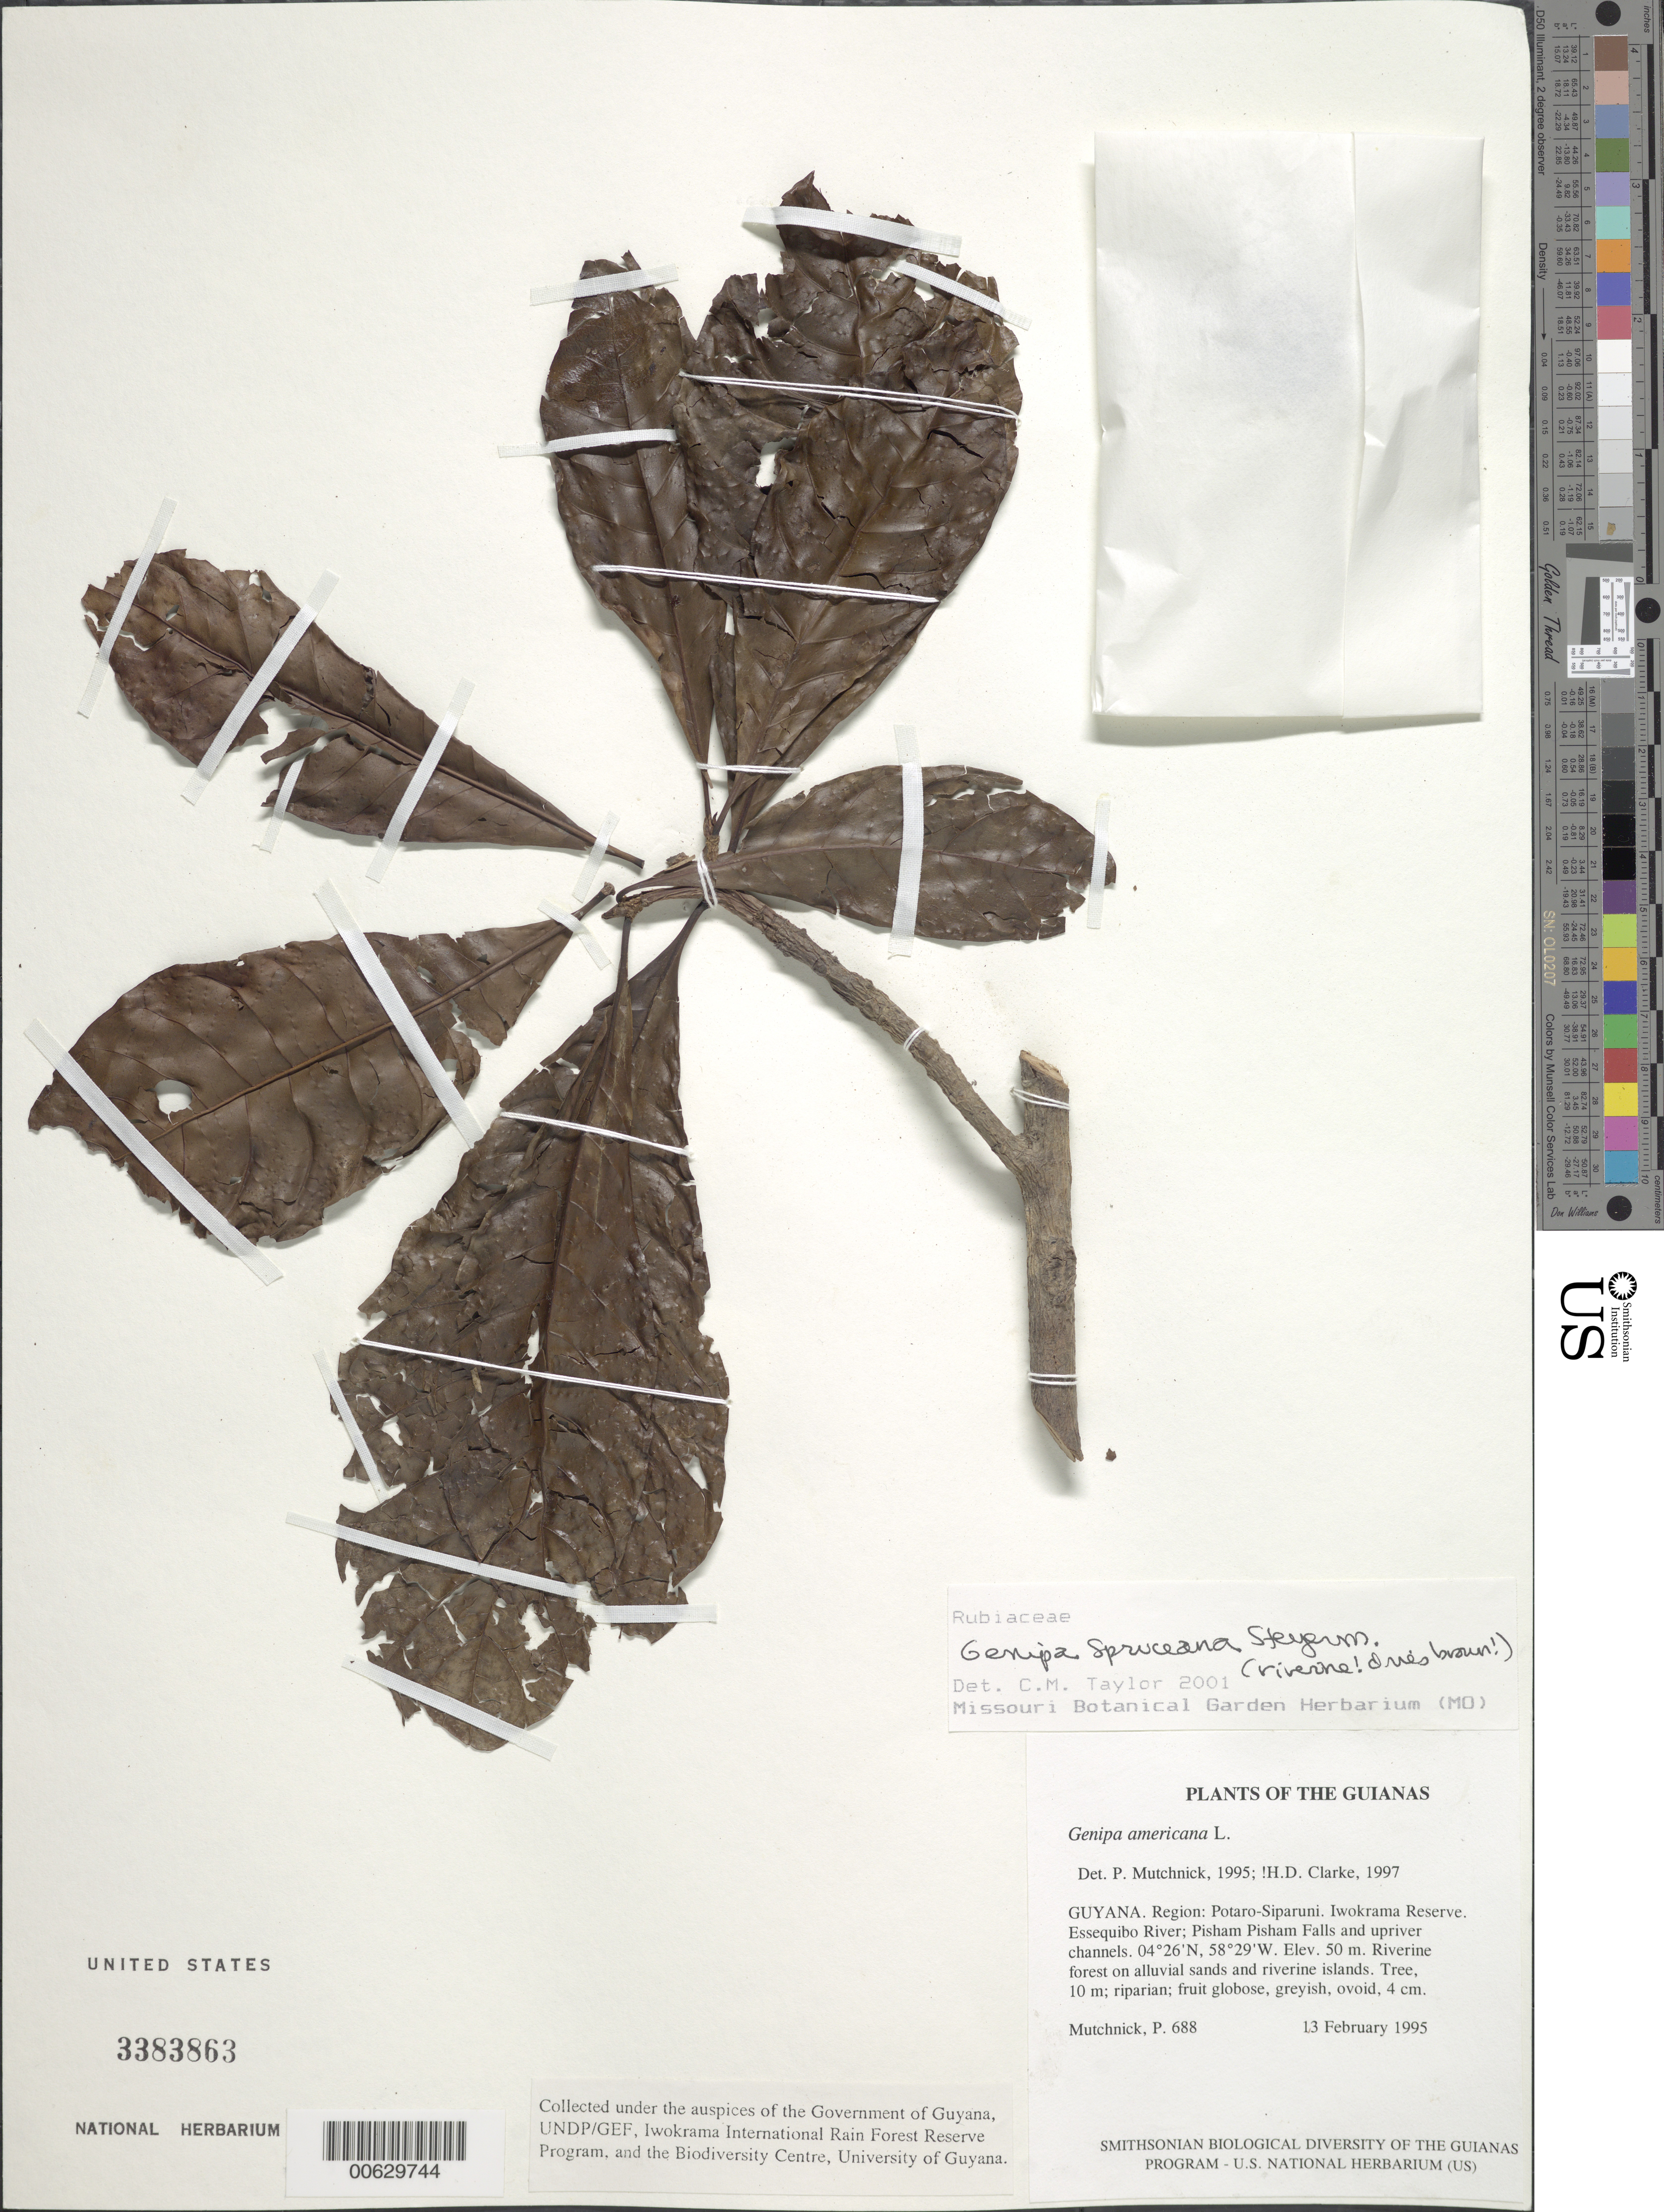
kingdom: Plantae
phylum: Tracheophyta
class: Magnoliopsida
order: Gentianales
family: Rubiaceae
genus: Genipa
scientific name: Genipa spruceana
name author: Steyerm.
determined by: Taylor, Charlotte M.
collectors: P. Mutchnick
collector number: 688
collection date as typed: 13 February 1995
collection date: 1995-02-13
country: Guyana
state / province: Potaro-Siparuni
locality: Iwokrama Reserve. Essequibo River; Pisham Pisham Falls and upriver channels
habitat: Riverine forest on alluvial sands and riverine islands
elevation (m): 50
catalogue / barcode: US 3383863